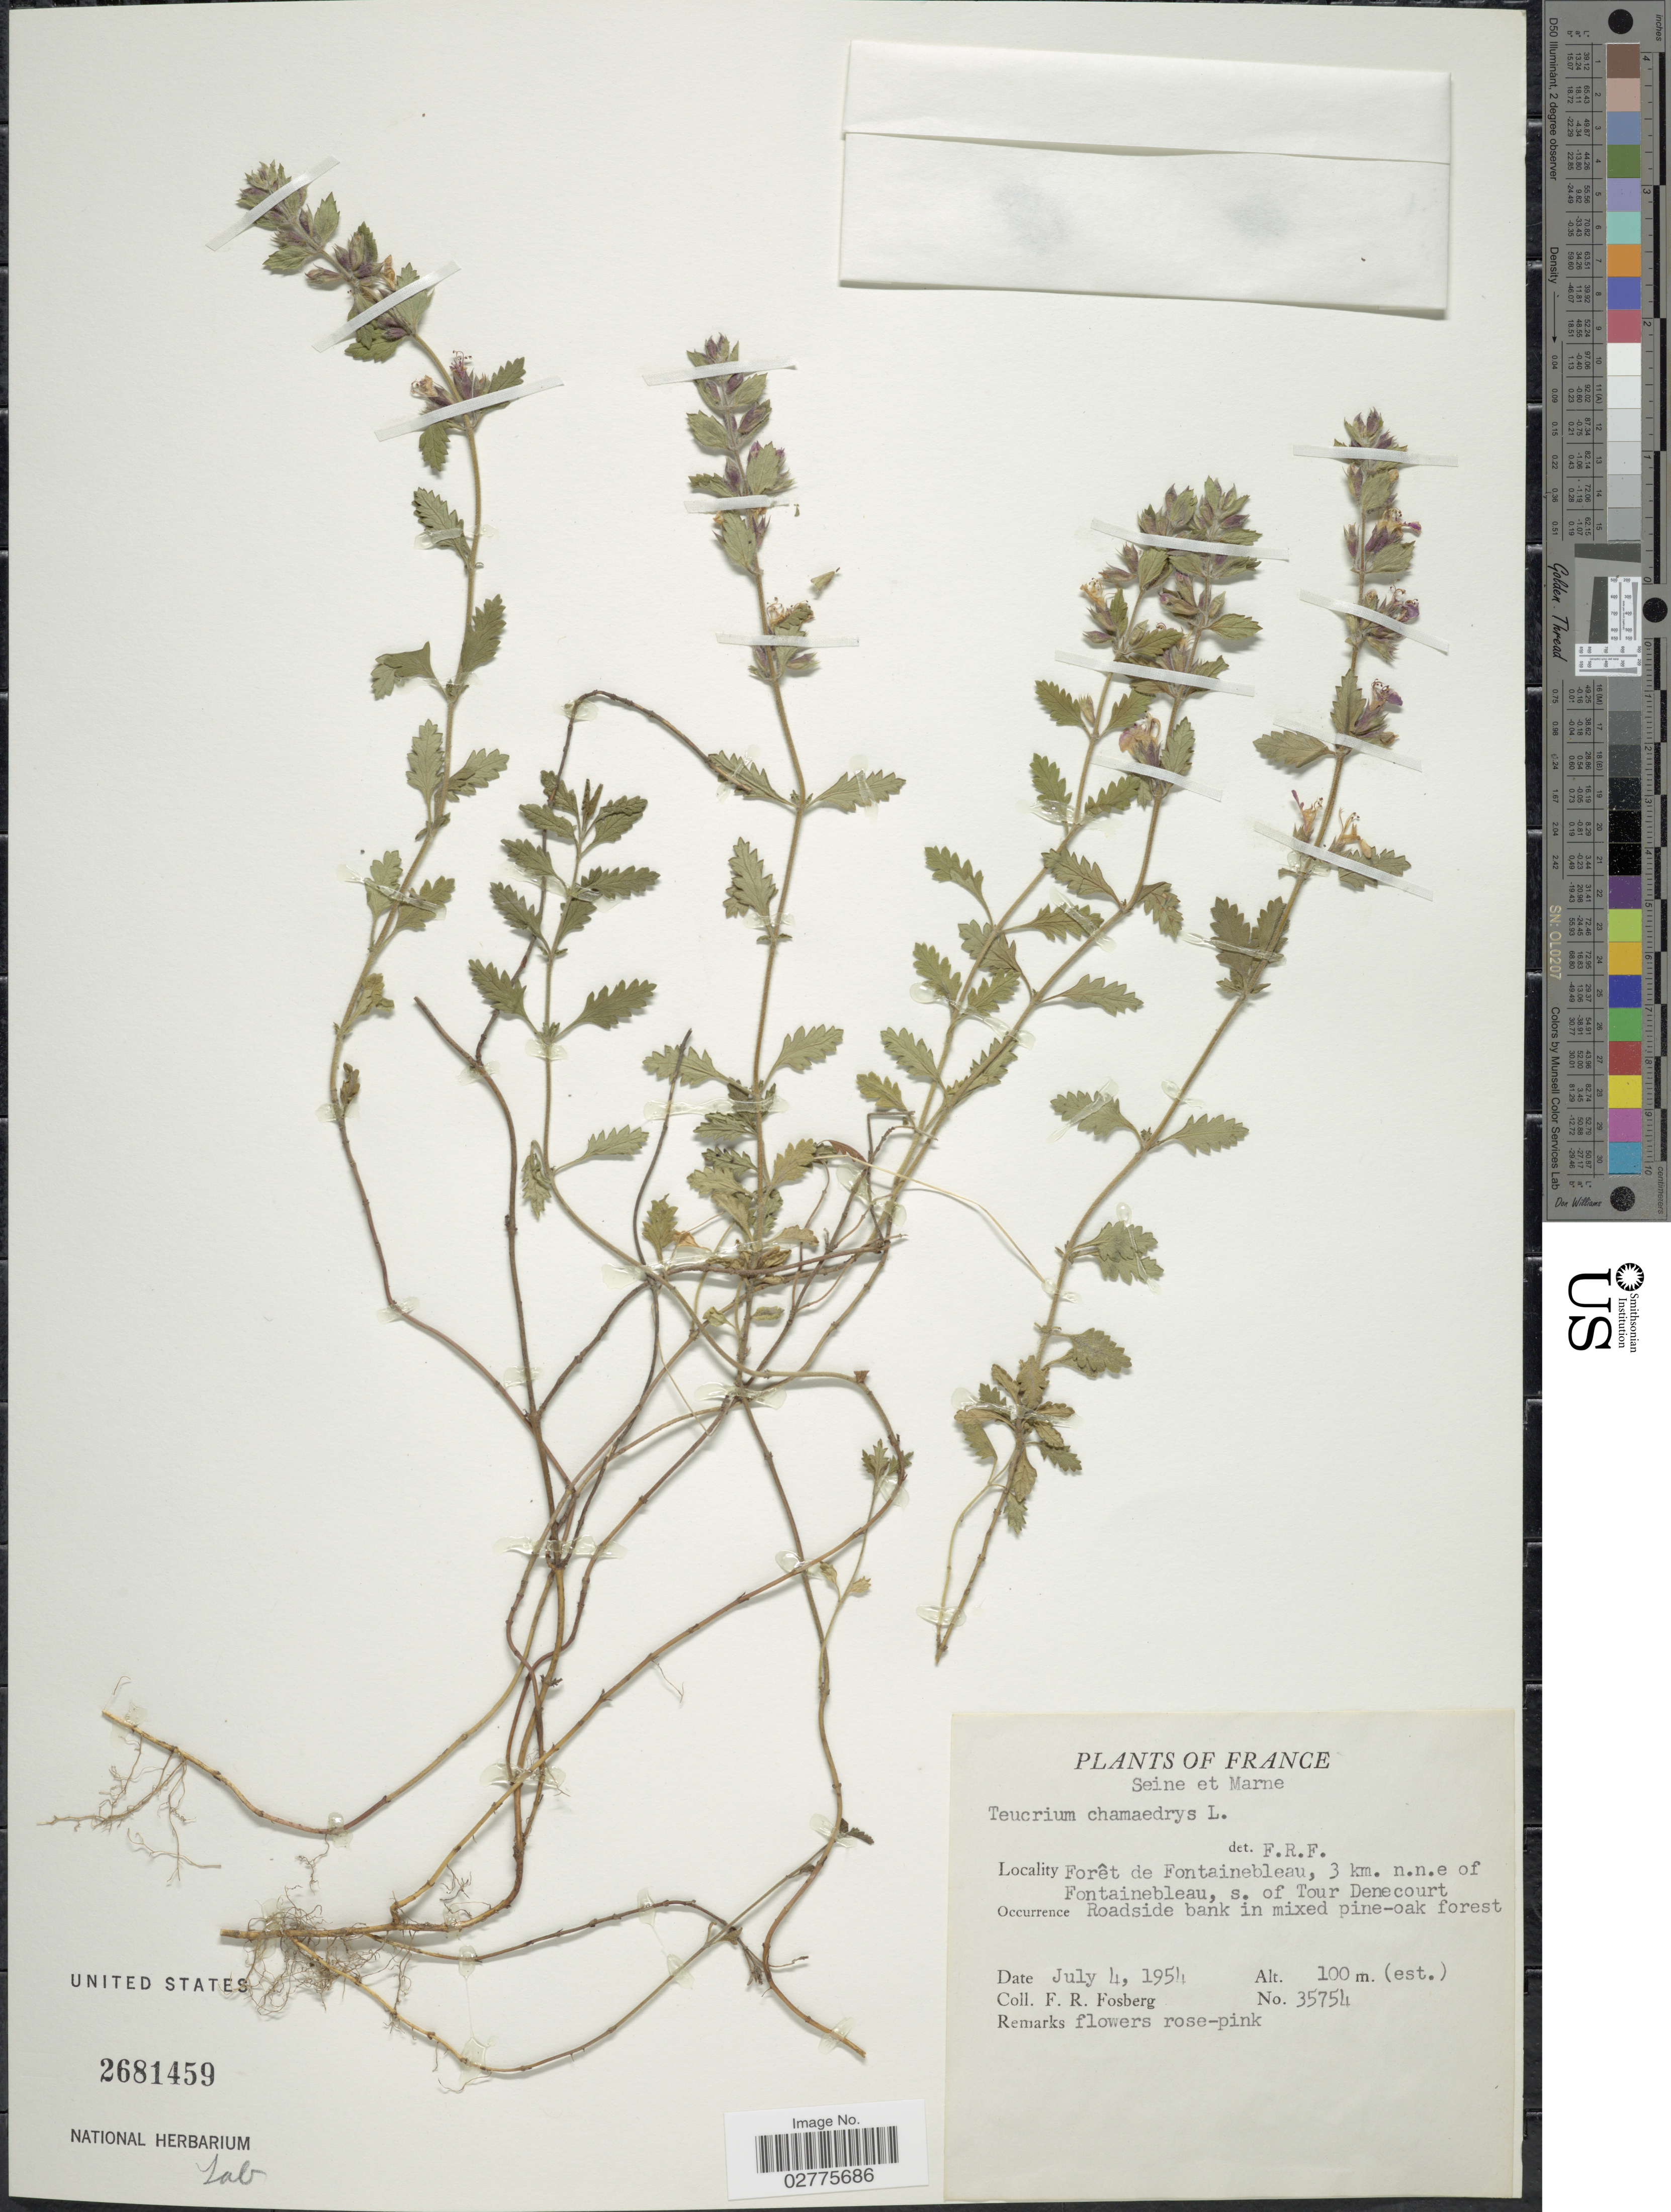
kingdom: Plantae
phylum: Tracheophyta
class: Magnoliopsida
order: Lamiales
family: Lamiaceae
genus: Teucrium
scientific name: Teucrium chamaedrys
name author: L.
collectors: F. R. Fosberg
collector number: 35754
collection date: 1954-07-04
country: France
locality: Seine et Marne, Forêt de Fontainebleau, 3 km. n.n.e. of Fontainebleau, s. of Tour Denecourt.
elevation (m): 100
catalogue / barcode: US 2681459